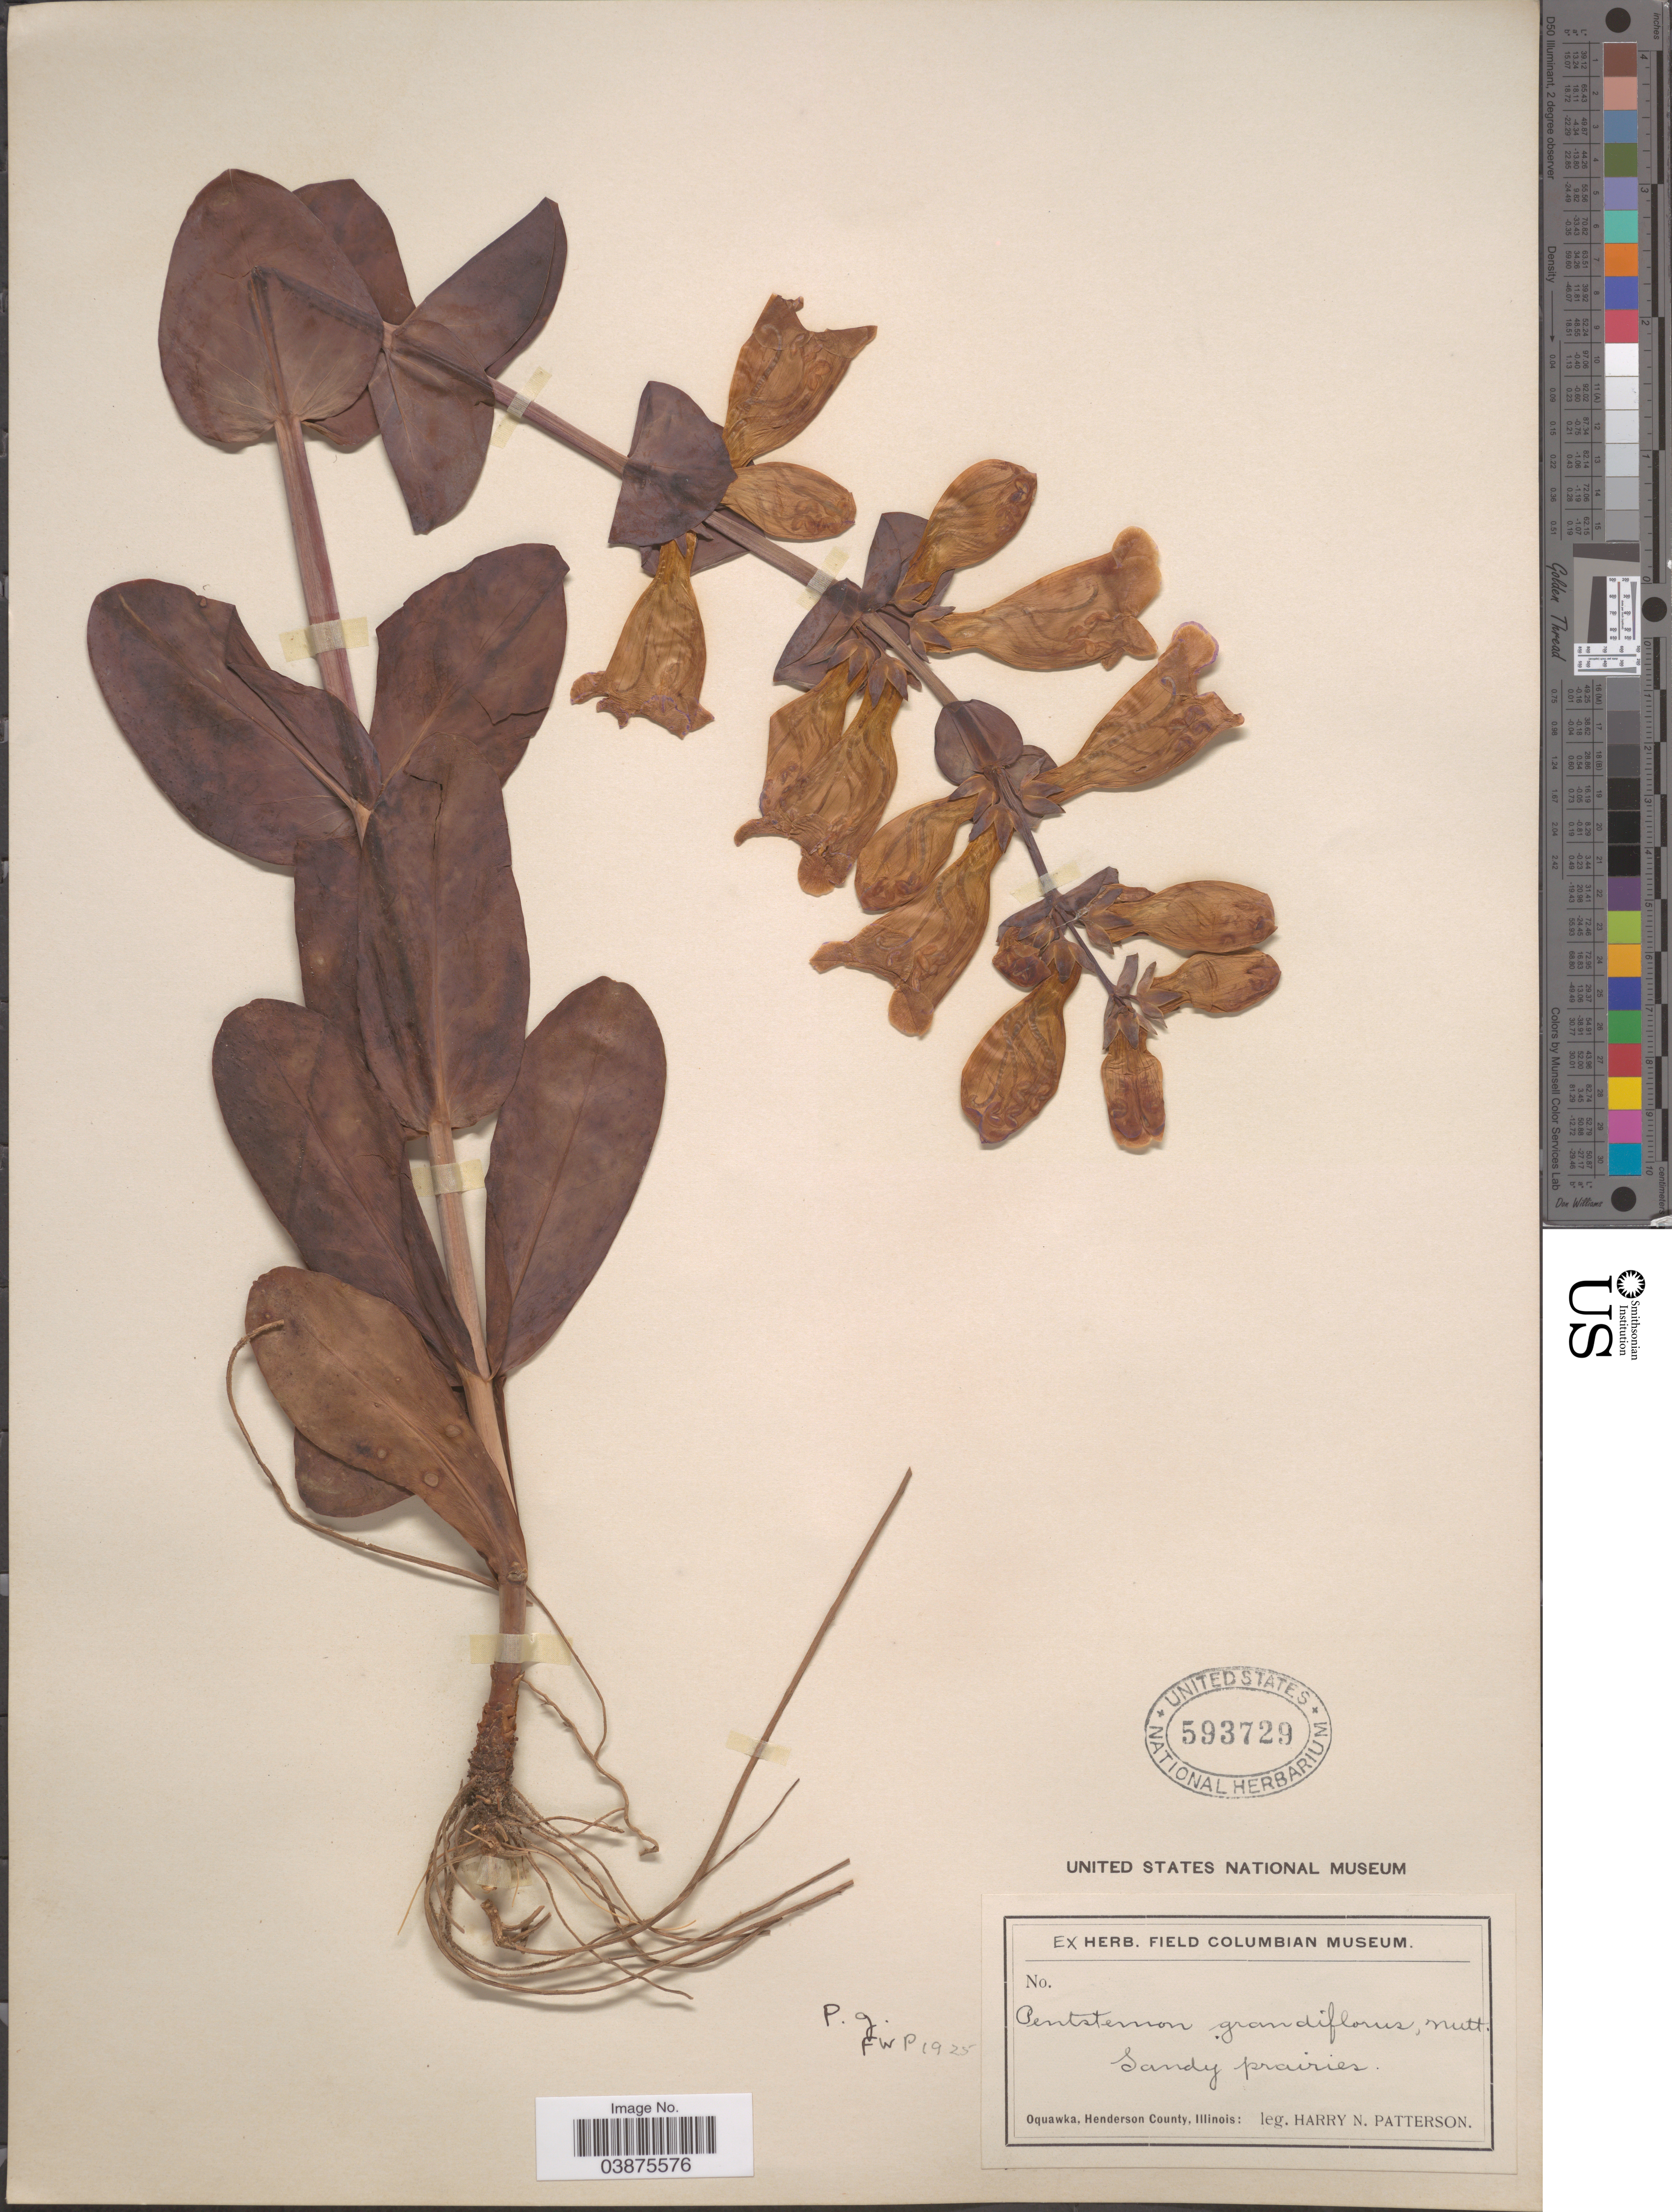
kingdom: Plantae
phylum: Tracheophyta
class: Magnoliopsida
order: Lamiales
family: Plantaginaceae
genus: Penstemon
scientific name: Penstemon grandiflorus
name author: Nutt.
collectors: H. N. Patterson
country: United States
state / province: Illinois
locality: Oquawka, Henderson County.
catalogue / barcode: US 593729